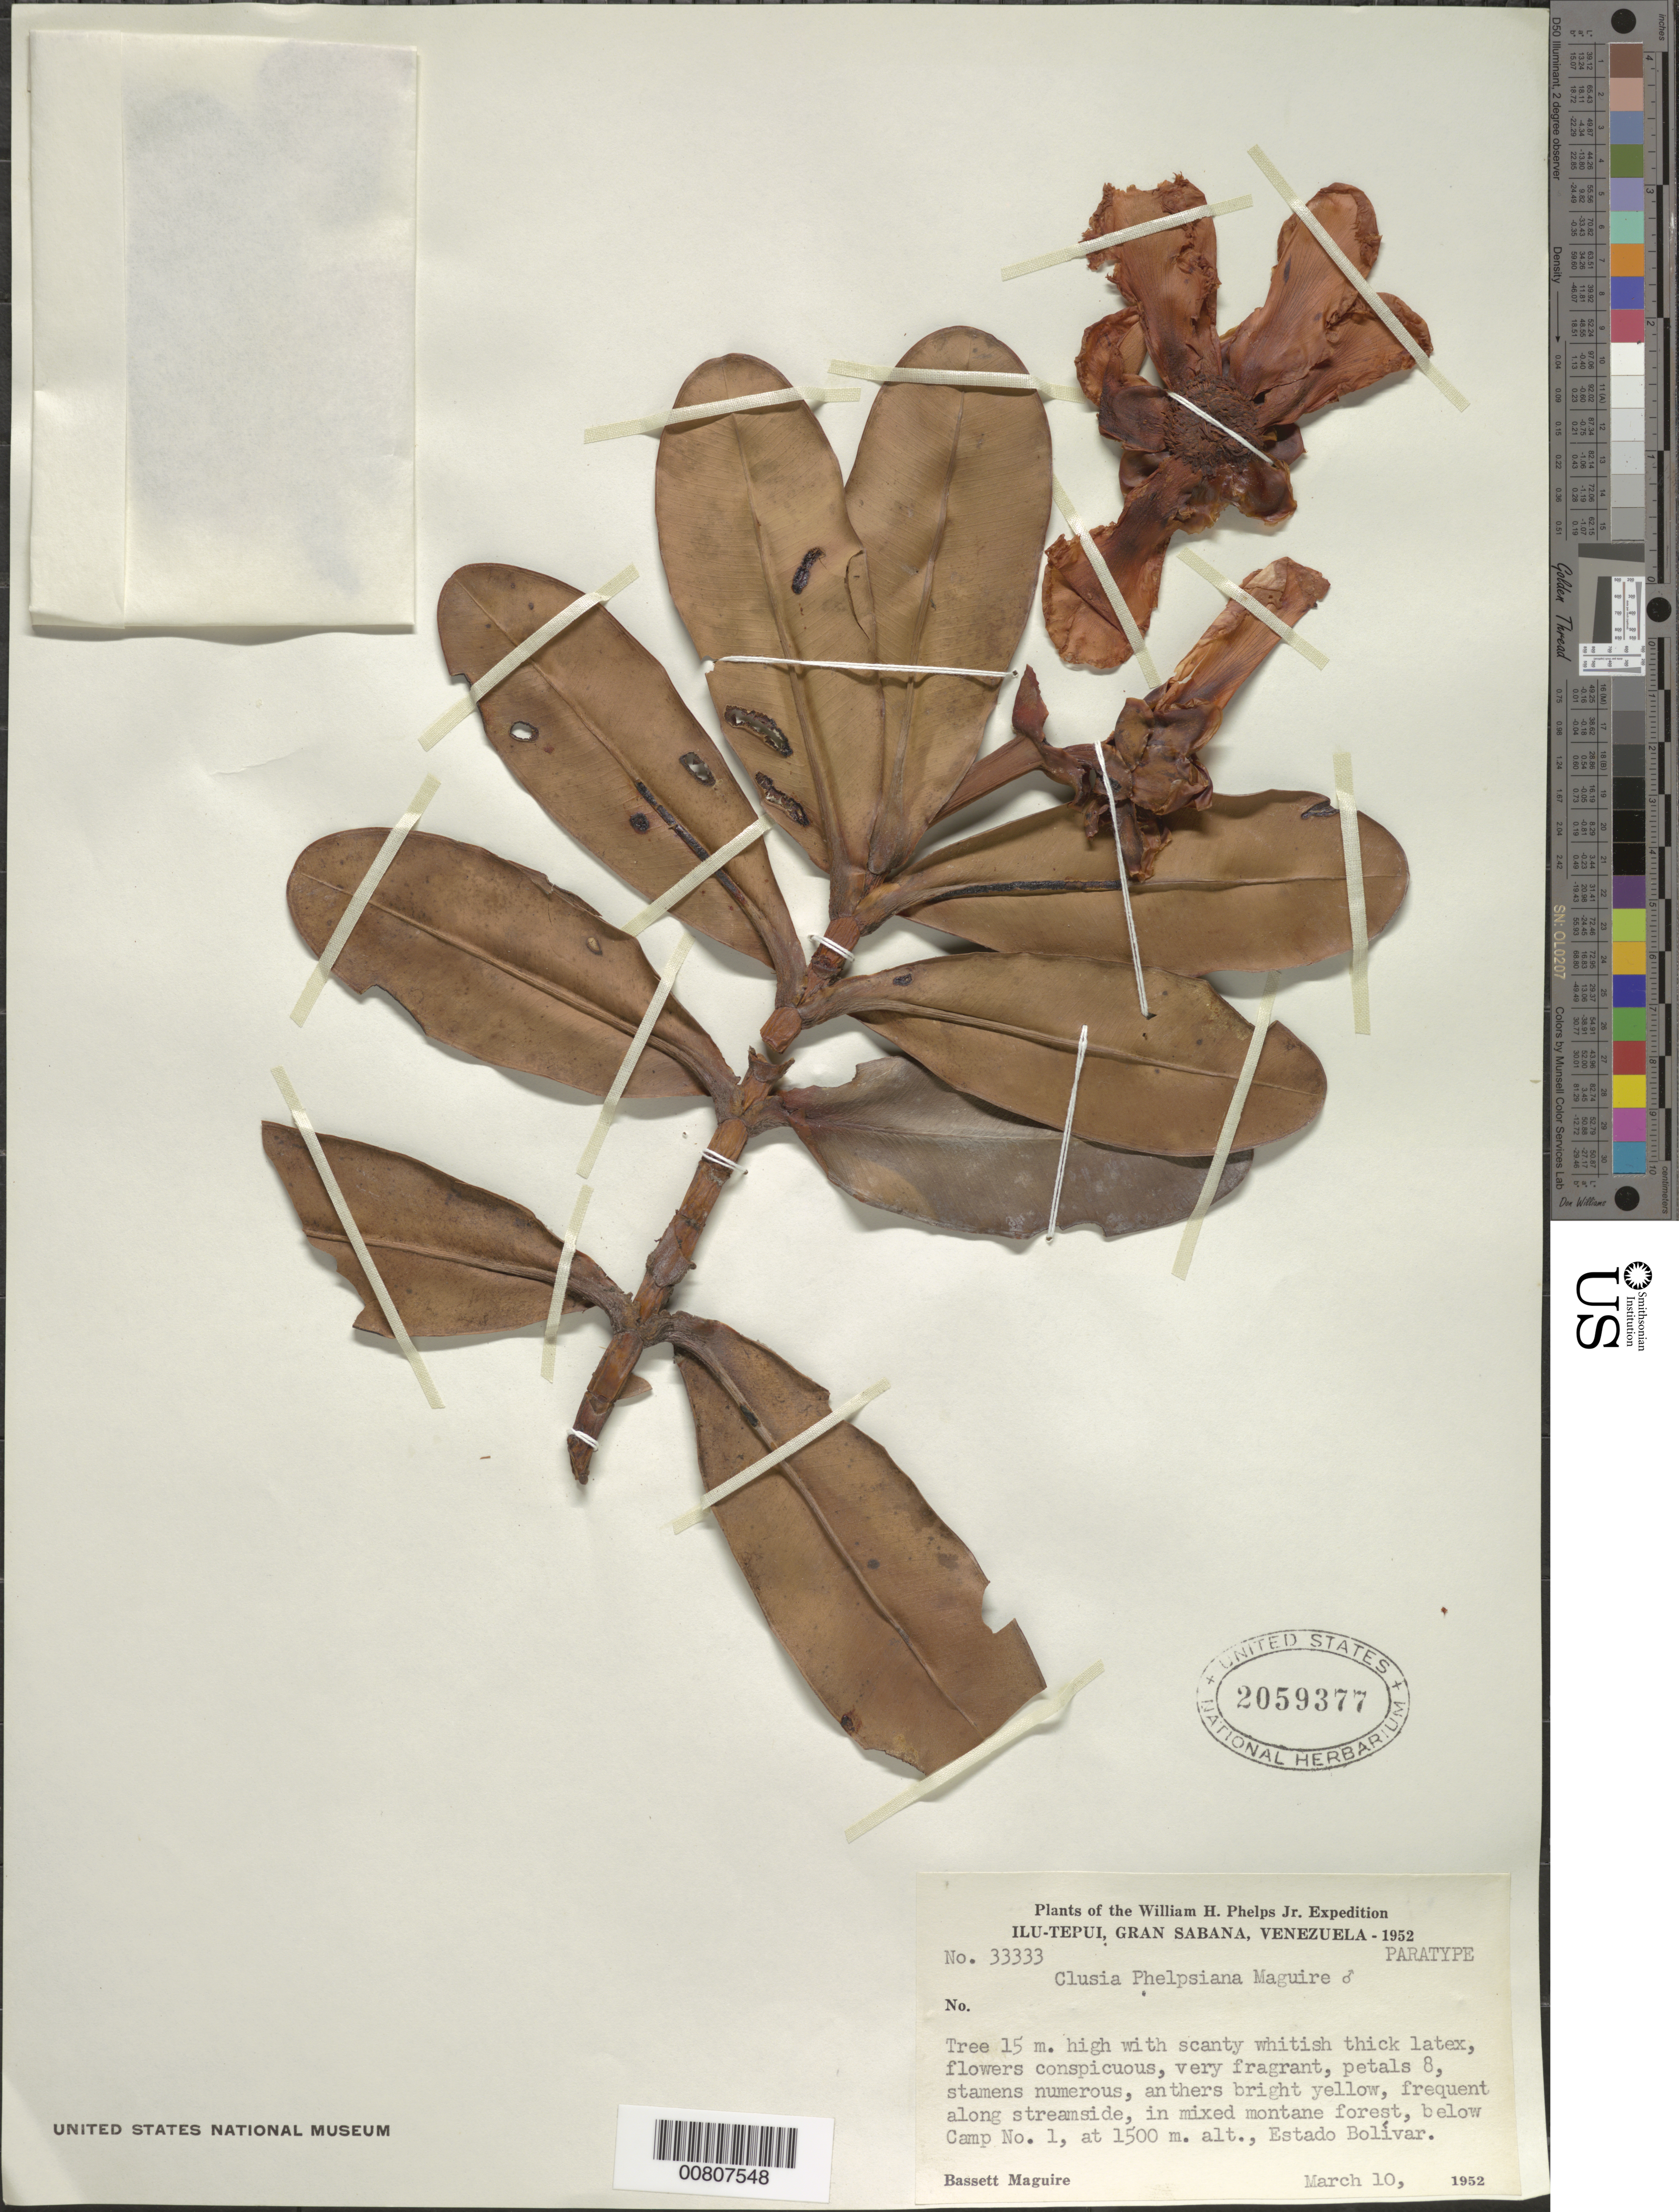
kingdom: Plantae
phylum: Tracheophyta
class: Magnoliopsida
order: Malpighiales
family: Clusiaceae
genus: Clusia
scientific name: Clusia phelpsiana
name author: Maguire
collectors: B. Maguire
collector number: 33333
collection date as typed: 10-Mar-52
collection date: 1952-03-10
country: Venezuela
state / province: Bolívar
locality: Gran Sabana, Ilu-tepuí, Camp 1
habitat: Streamside in mixed montane forest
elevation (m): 1500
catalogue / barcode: US 2059377